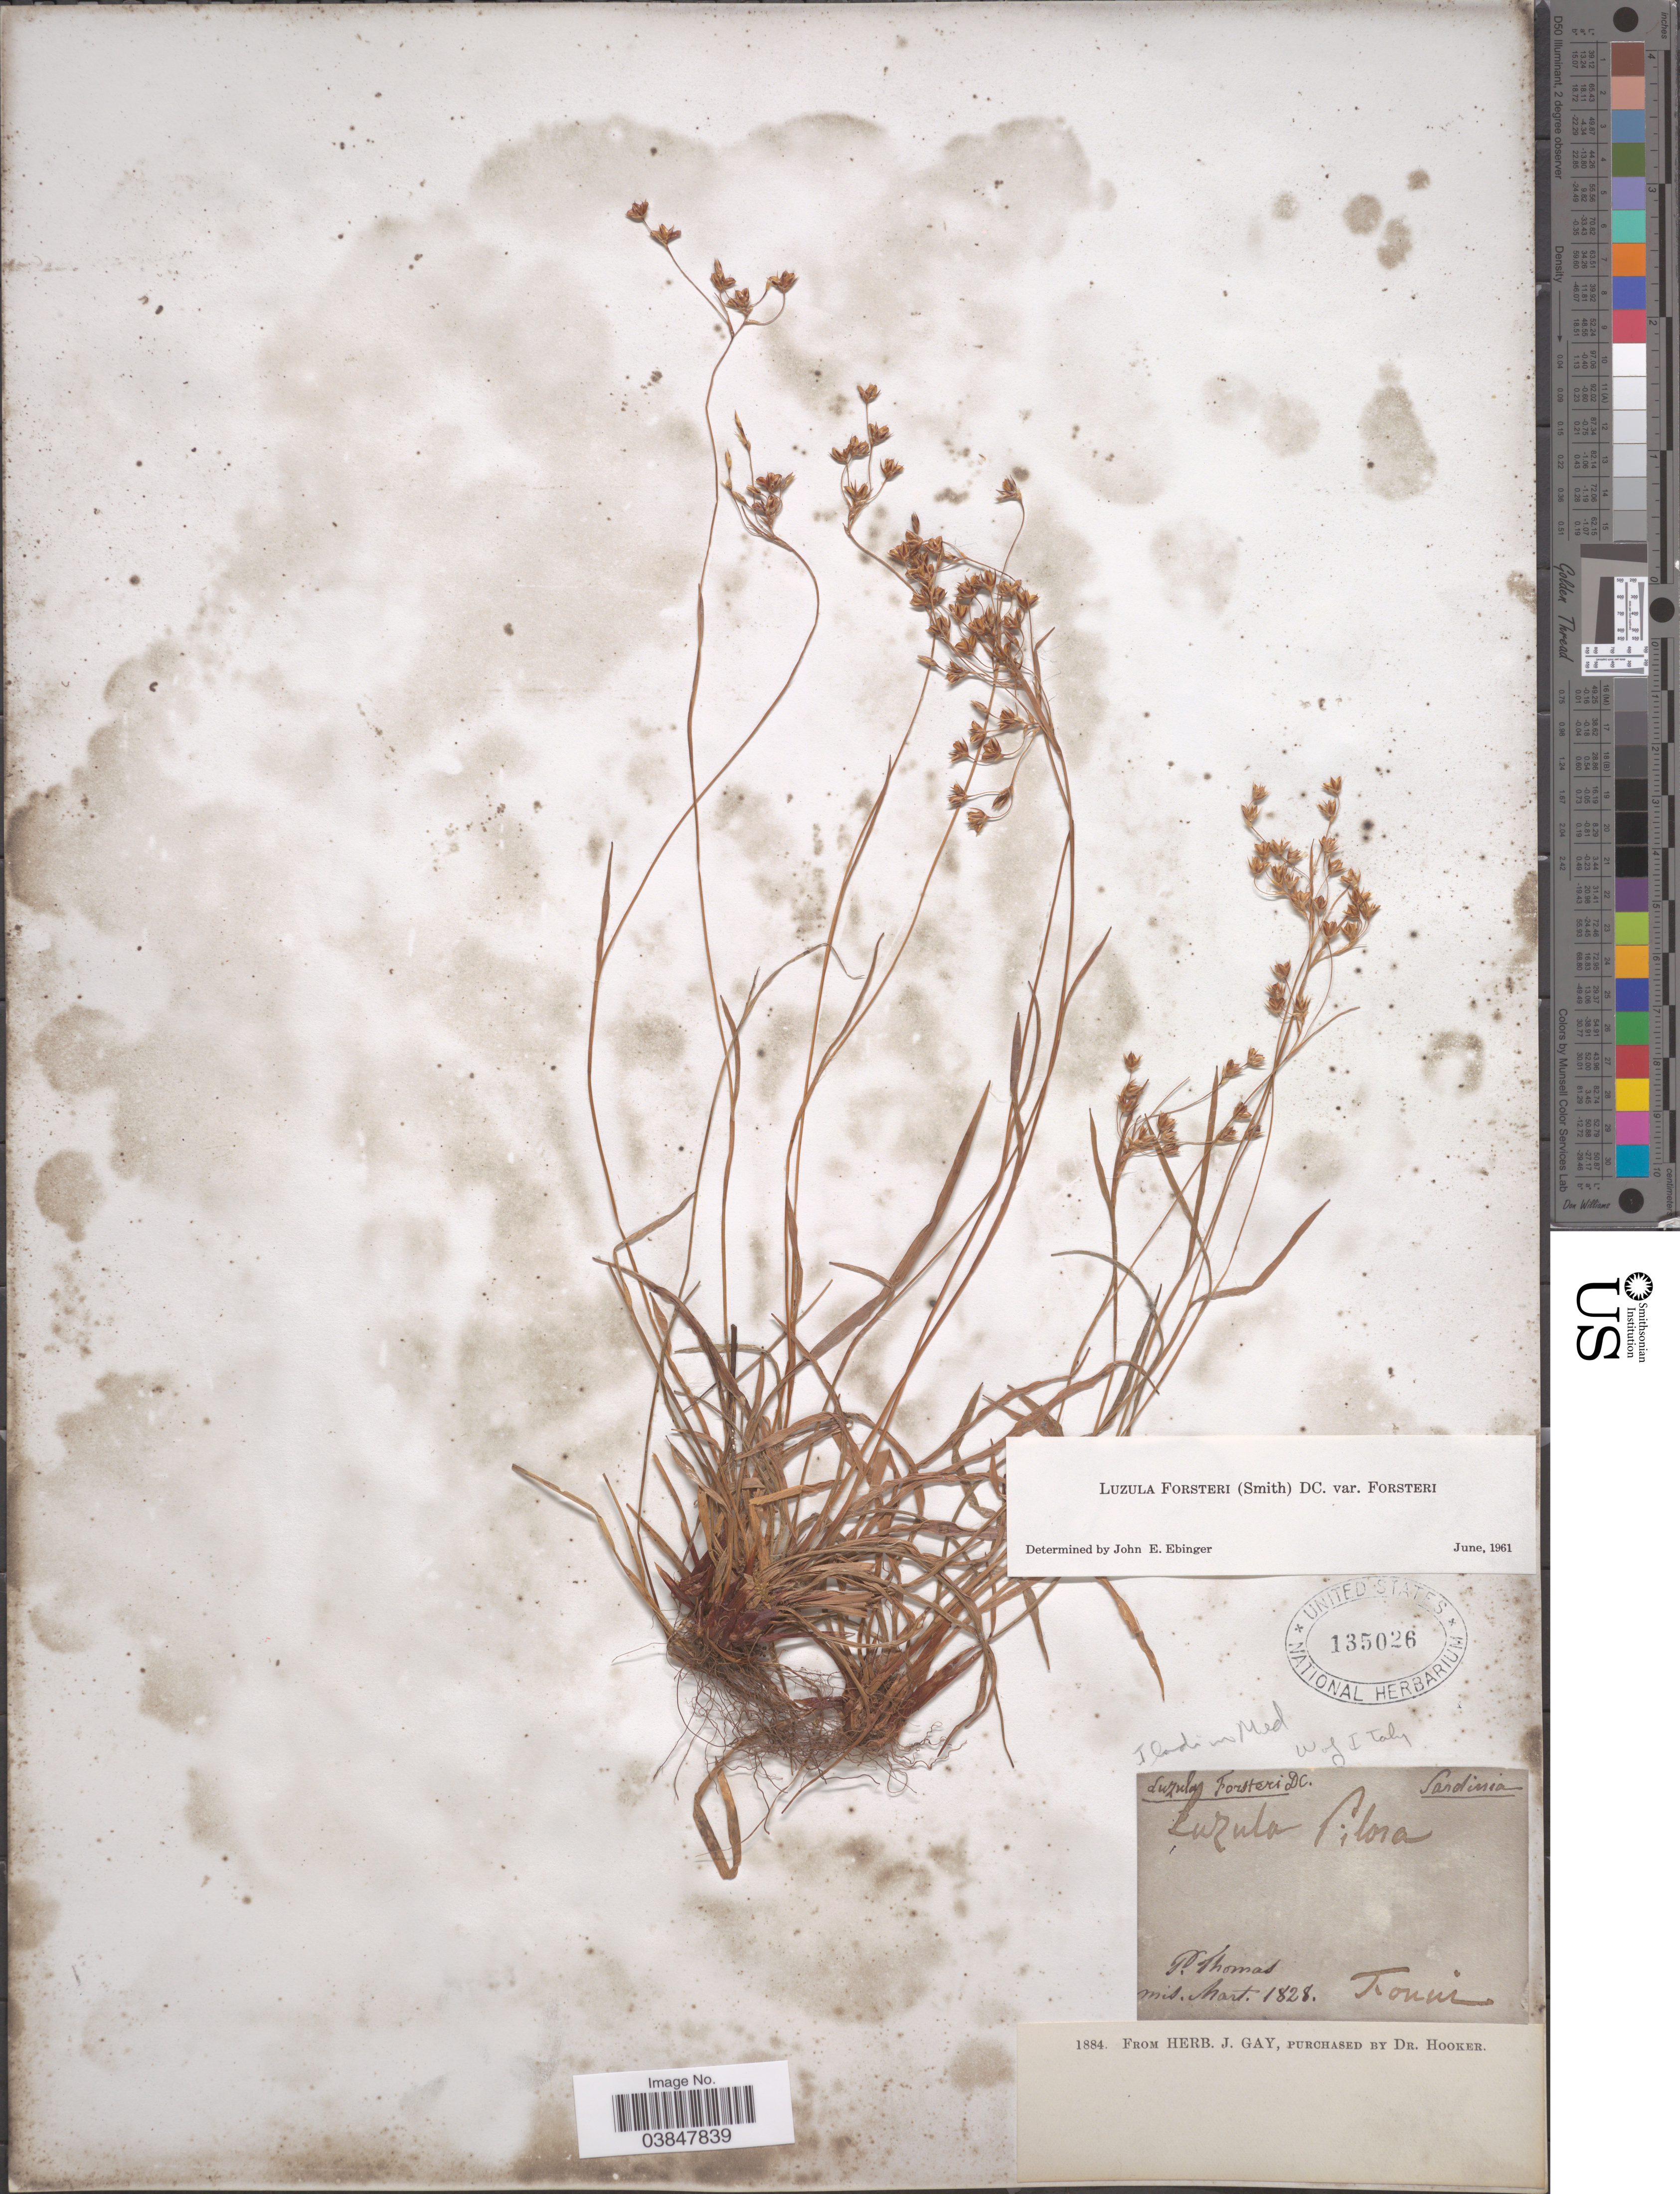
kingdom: Plantae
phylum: Tracheophyta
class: Liliopsida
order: Poales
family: Juncaceae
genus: Luzula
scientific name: Luzula forsteri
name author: (Sm.) DC.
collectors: P. Thomas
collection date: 1828-03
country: Italy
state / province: Sardegna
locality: Sardinia.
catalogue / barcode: US 135026